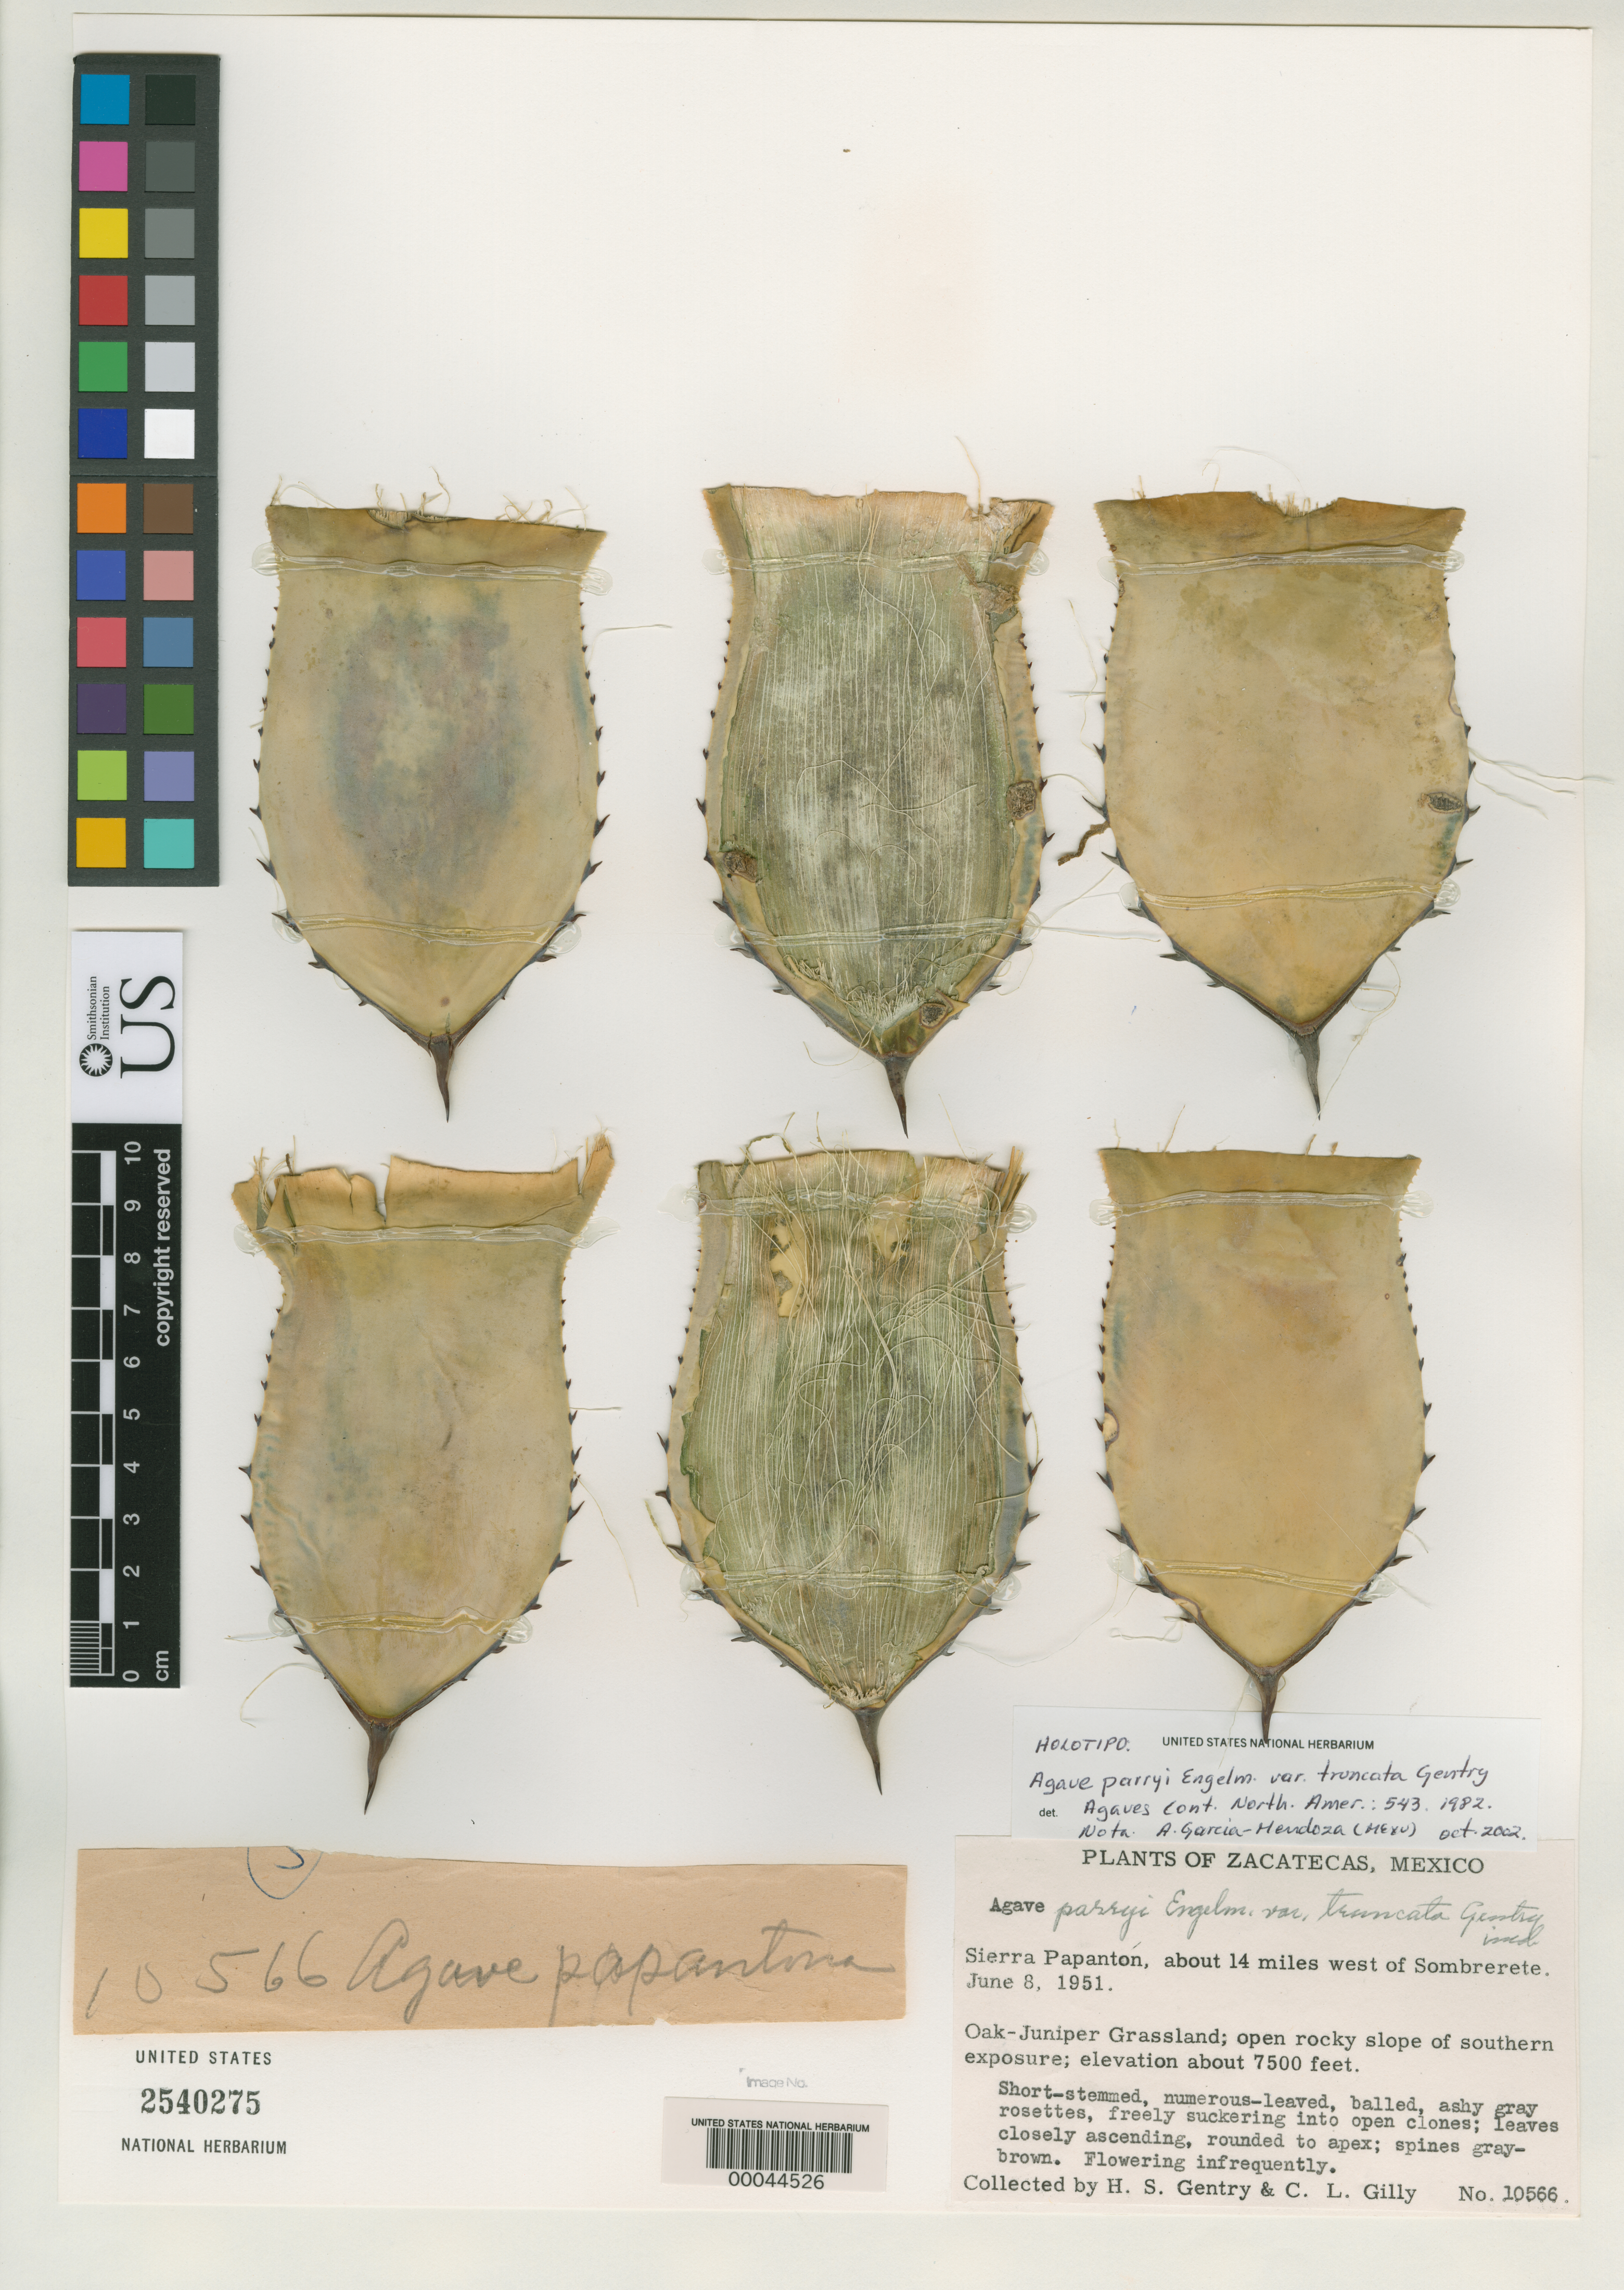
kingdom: Plantae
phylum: Tracheophyta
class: Liliopsida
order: Asparagales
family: Asparagaceae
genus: Agave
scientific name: Agave parryi var. truncata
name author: Gentry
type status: Holotype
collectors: H. S. Gentry & C. Gilly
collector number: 10566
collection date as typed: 08 Jun 1951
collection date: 1951-06-08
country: Mexico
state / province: Zacatecas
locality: Sierra Papanton, about 14 miles west of Sombrerete.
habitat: Oak-juniper grassland; open rocky slope of southern exposure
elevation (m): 2286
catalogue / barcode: US 2540275